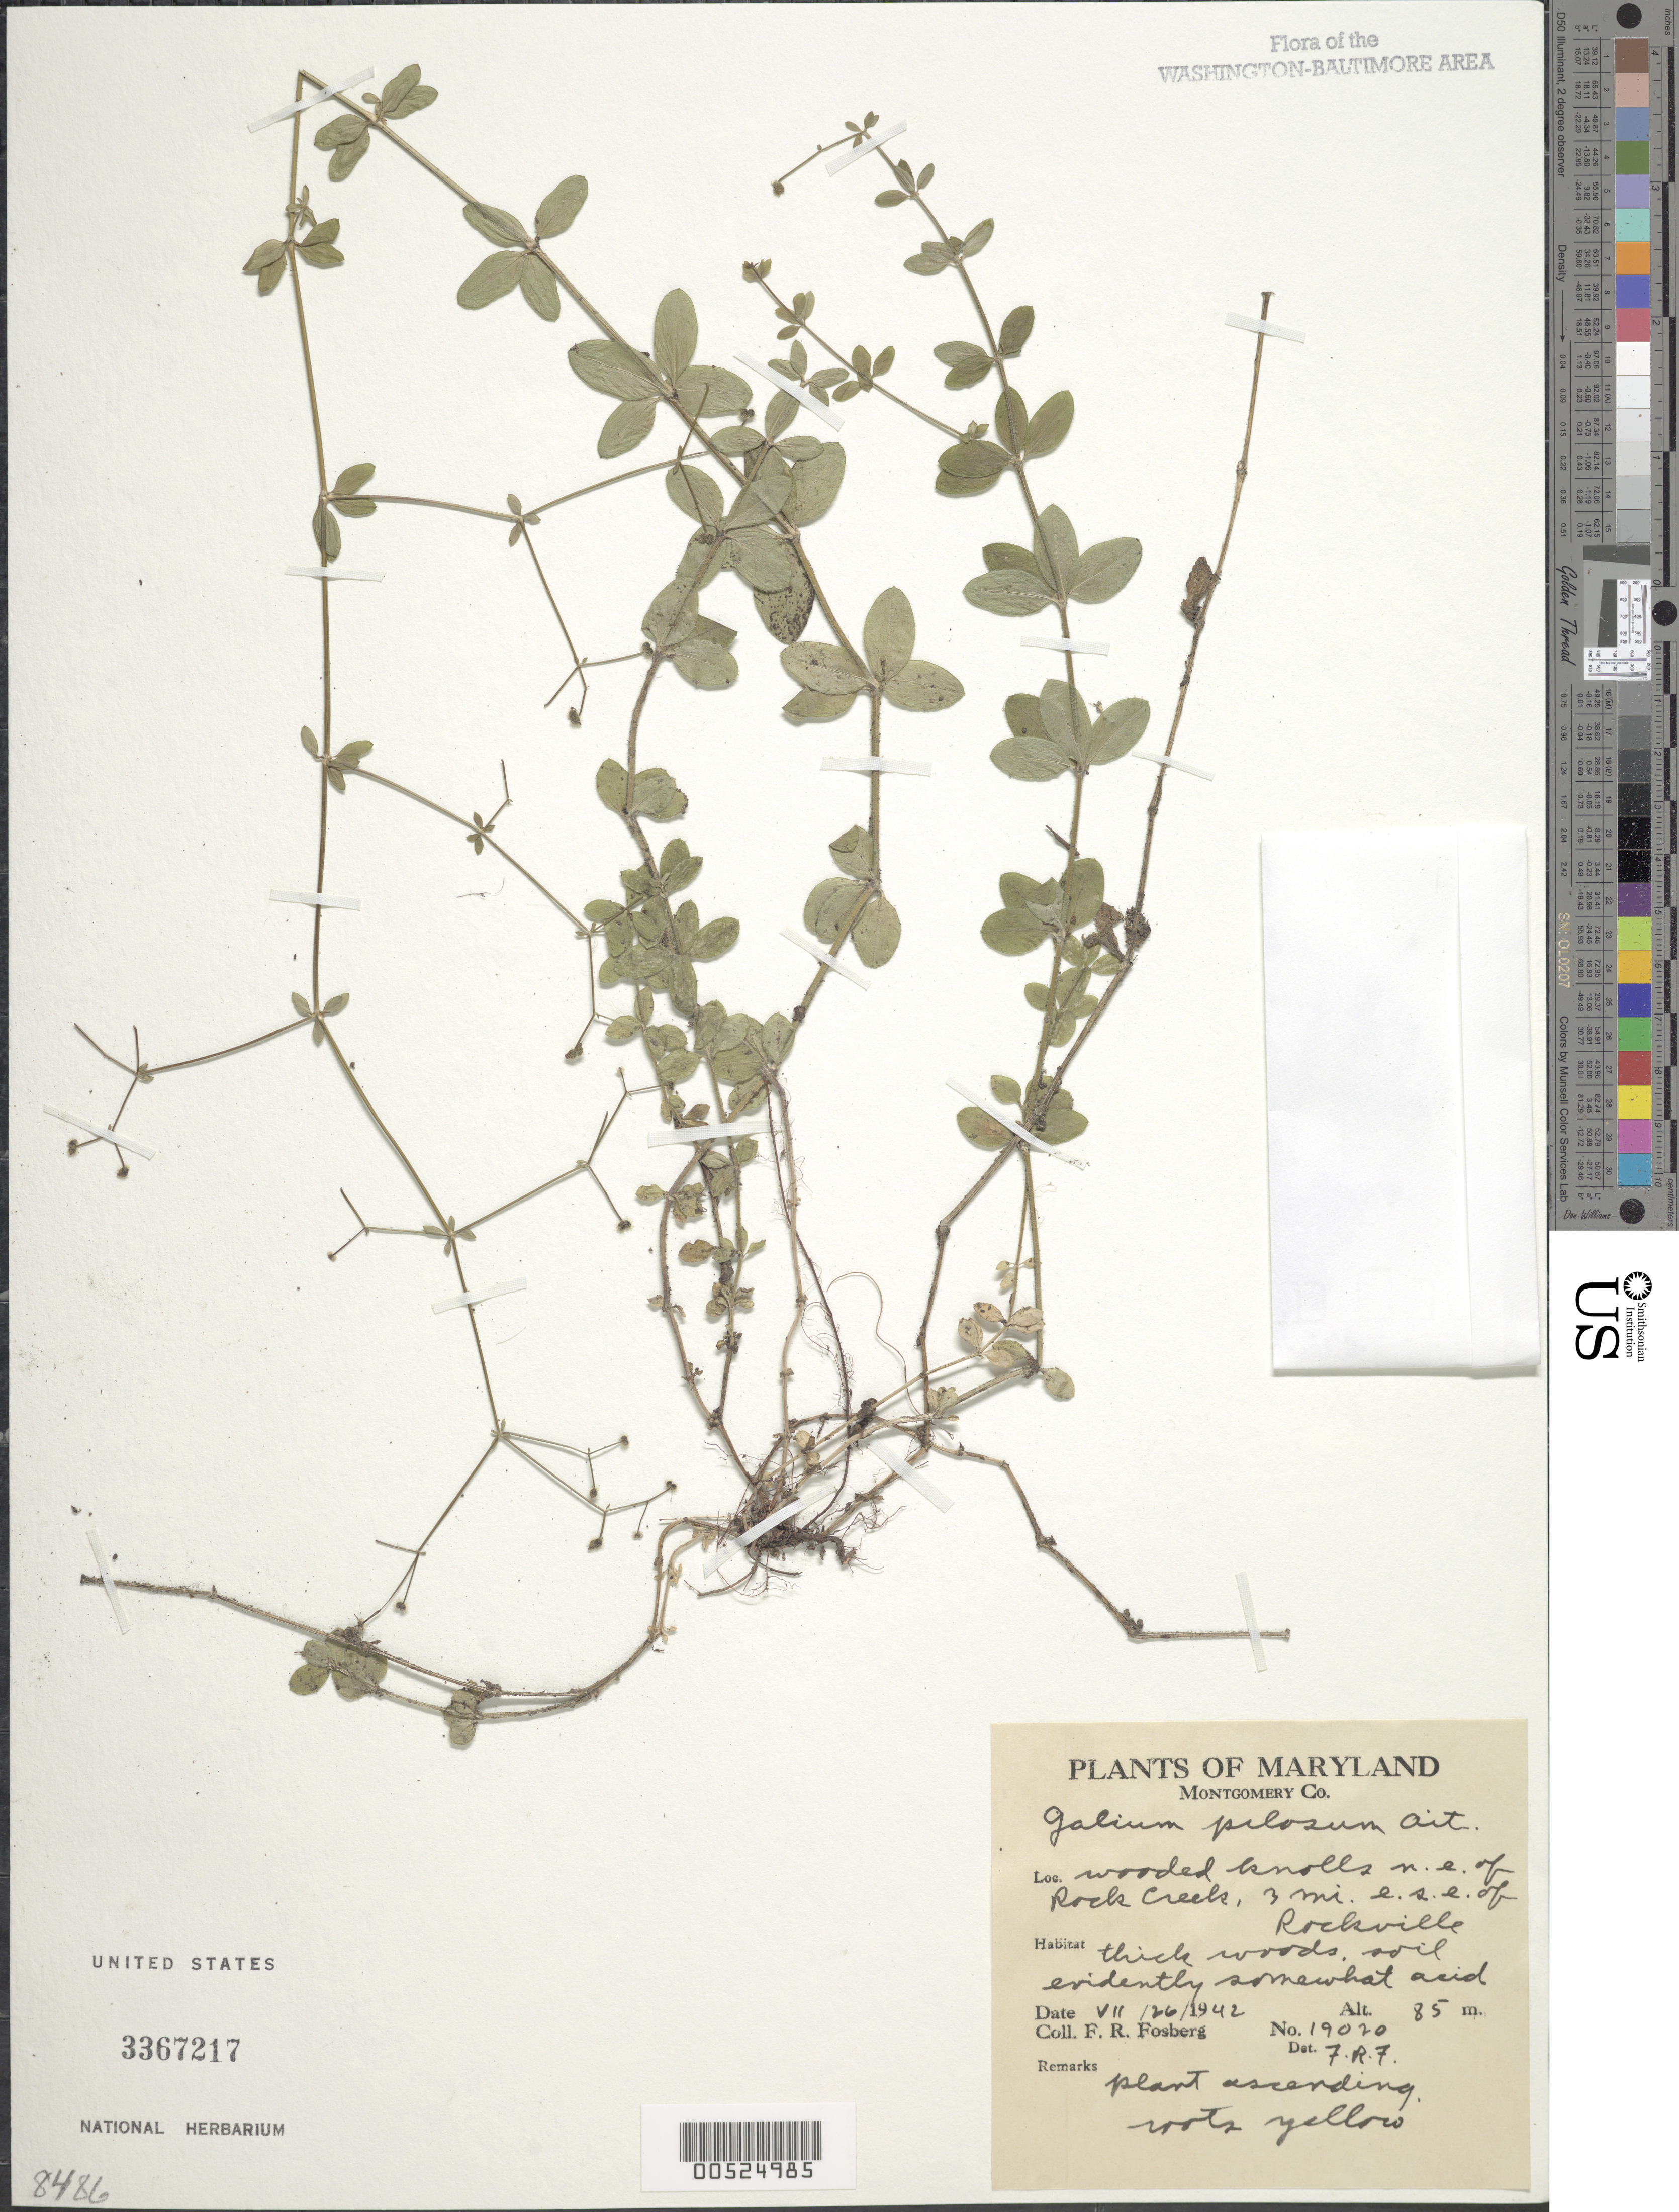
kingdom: Plantae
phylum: Tracheophyta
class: Magnoliopsida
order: Gentianales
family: Rubiaceae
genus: Galium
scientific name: Galium pilosum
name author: Aiton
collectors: F. R. Fosberg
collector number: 19020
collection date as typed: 26 Jul 1942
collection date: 1942-07-26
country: United States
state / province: Maryland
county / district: Montgomery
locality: Wooded knolls NE of Rock Creek, 3 mi. ESE of Rockville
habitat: Thick woods, soil evidently somewhat acid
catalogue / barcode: US 3367217